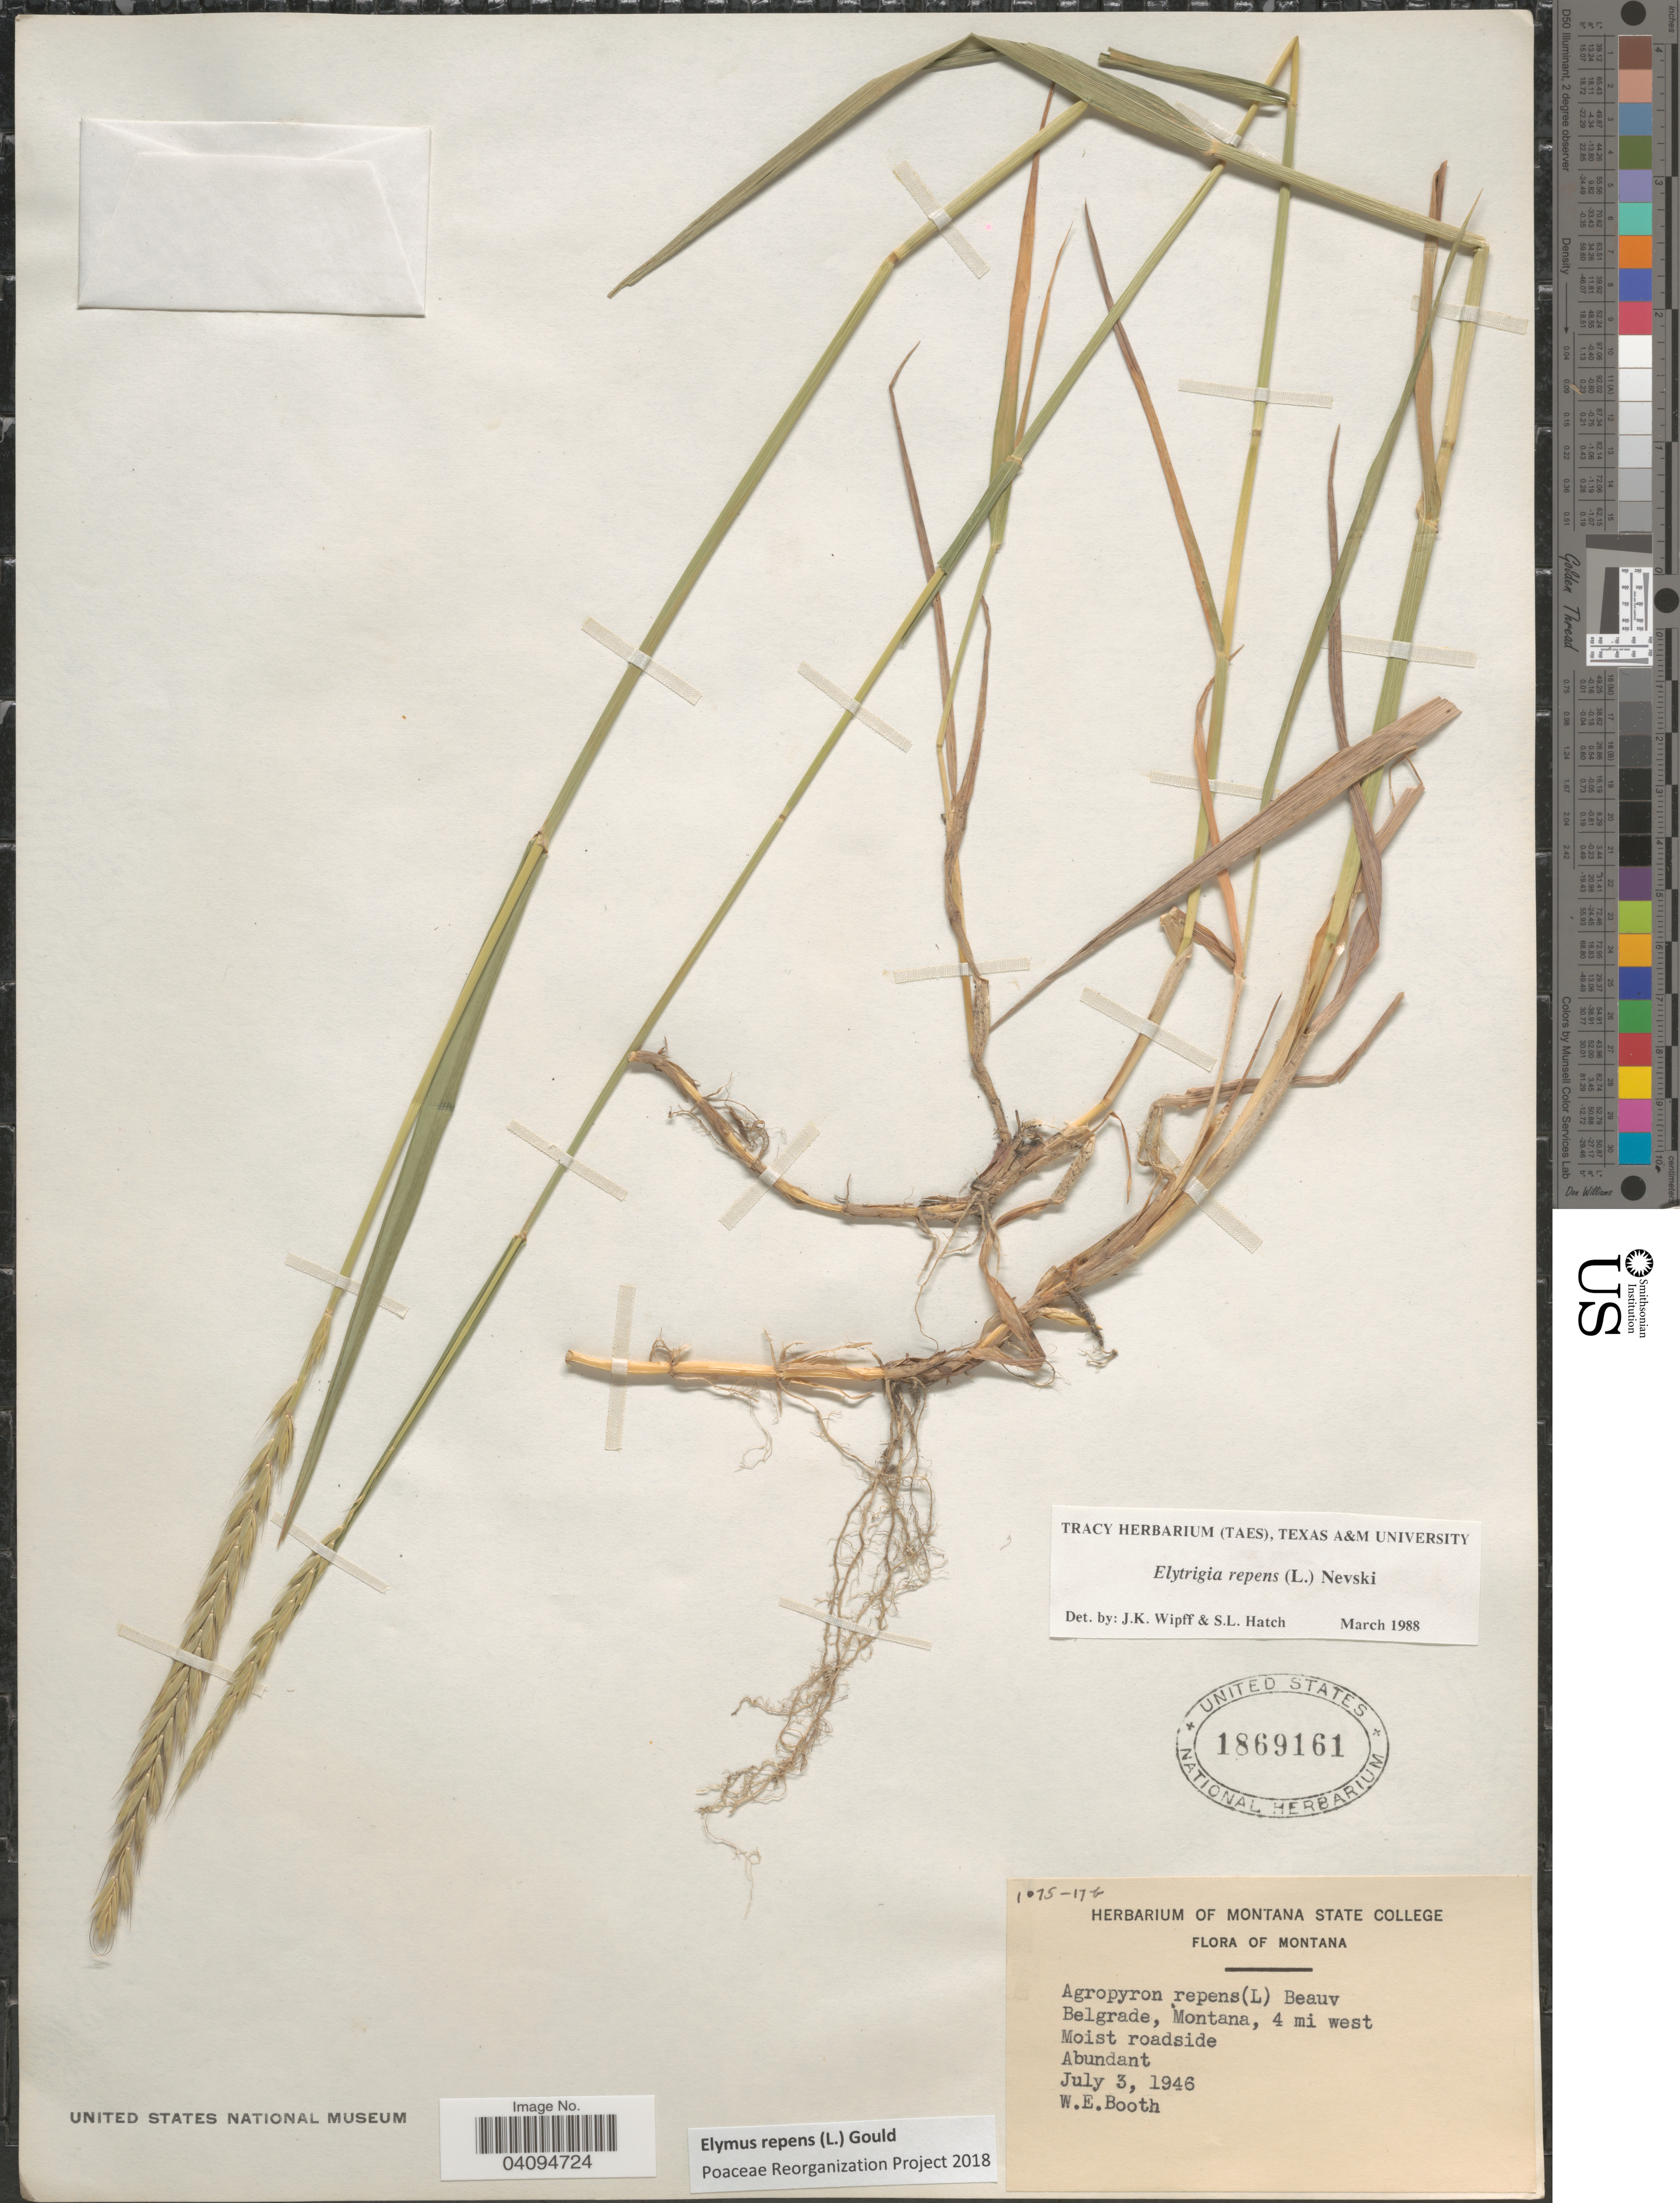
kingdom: Plantae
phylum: Tracheophyta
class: Liliopsida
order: Poales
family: Poaceae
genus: Elymus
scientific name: Elymus repens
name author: (L.) Gould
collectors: W. Booth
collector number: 1075-17b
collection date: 1946-07-03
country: United States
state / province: Montana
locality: Belgrade, Montana, 4 mi west. Moist roadside.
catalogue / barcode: US 1869161